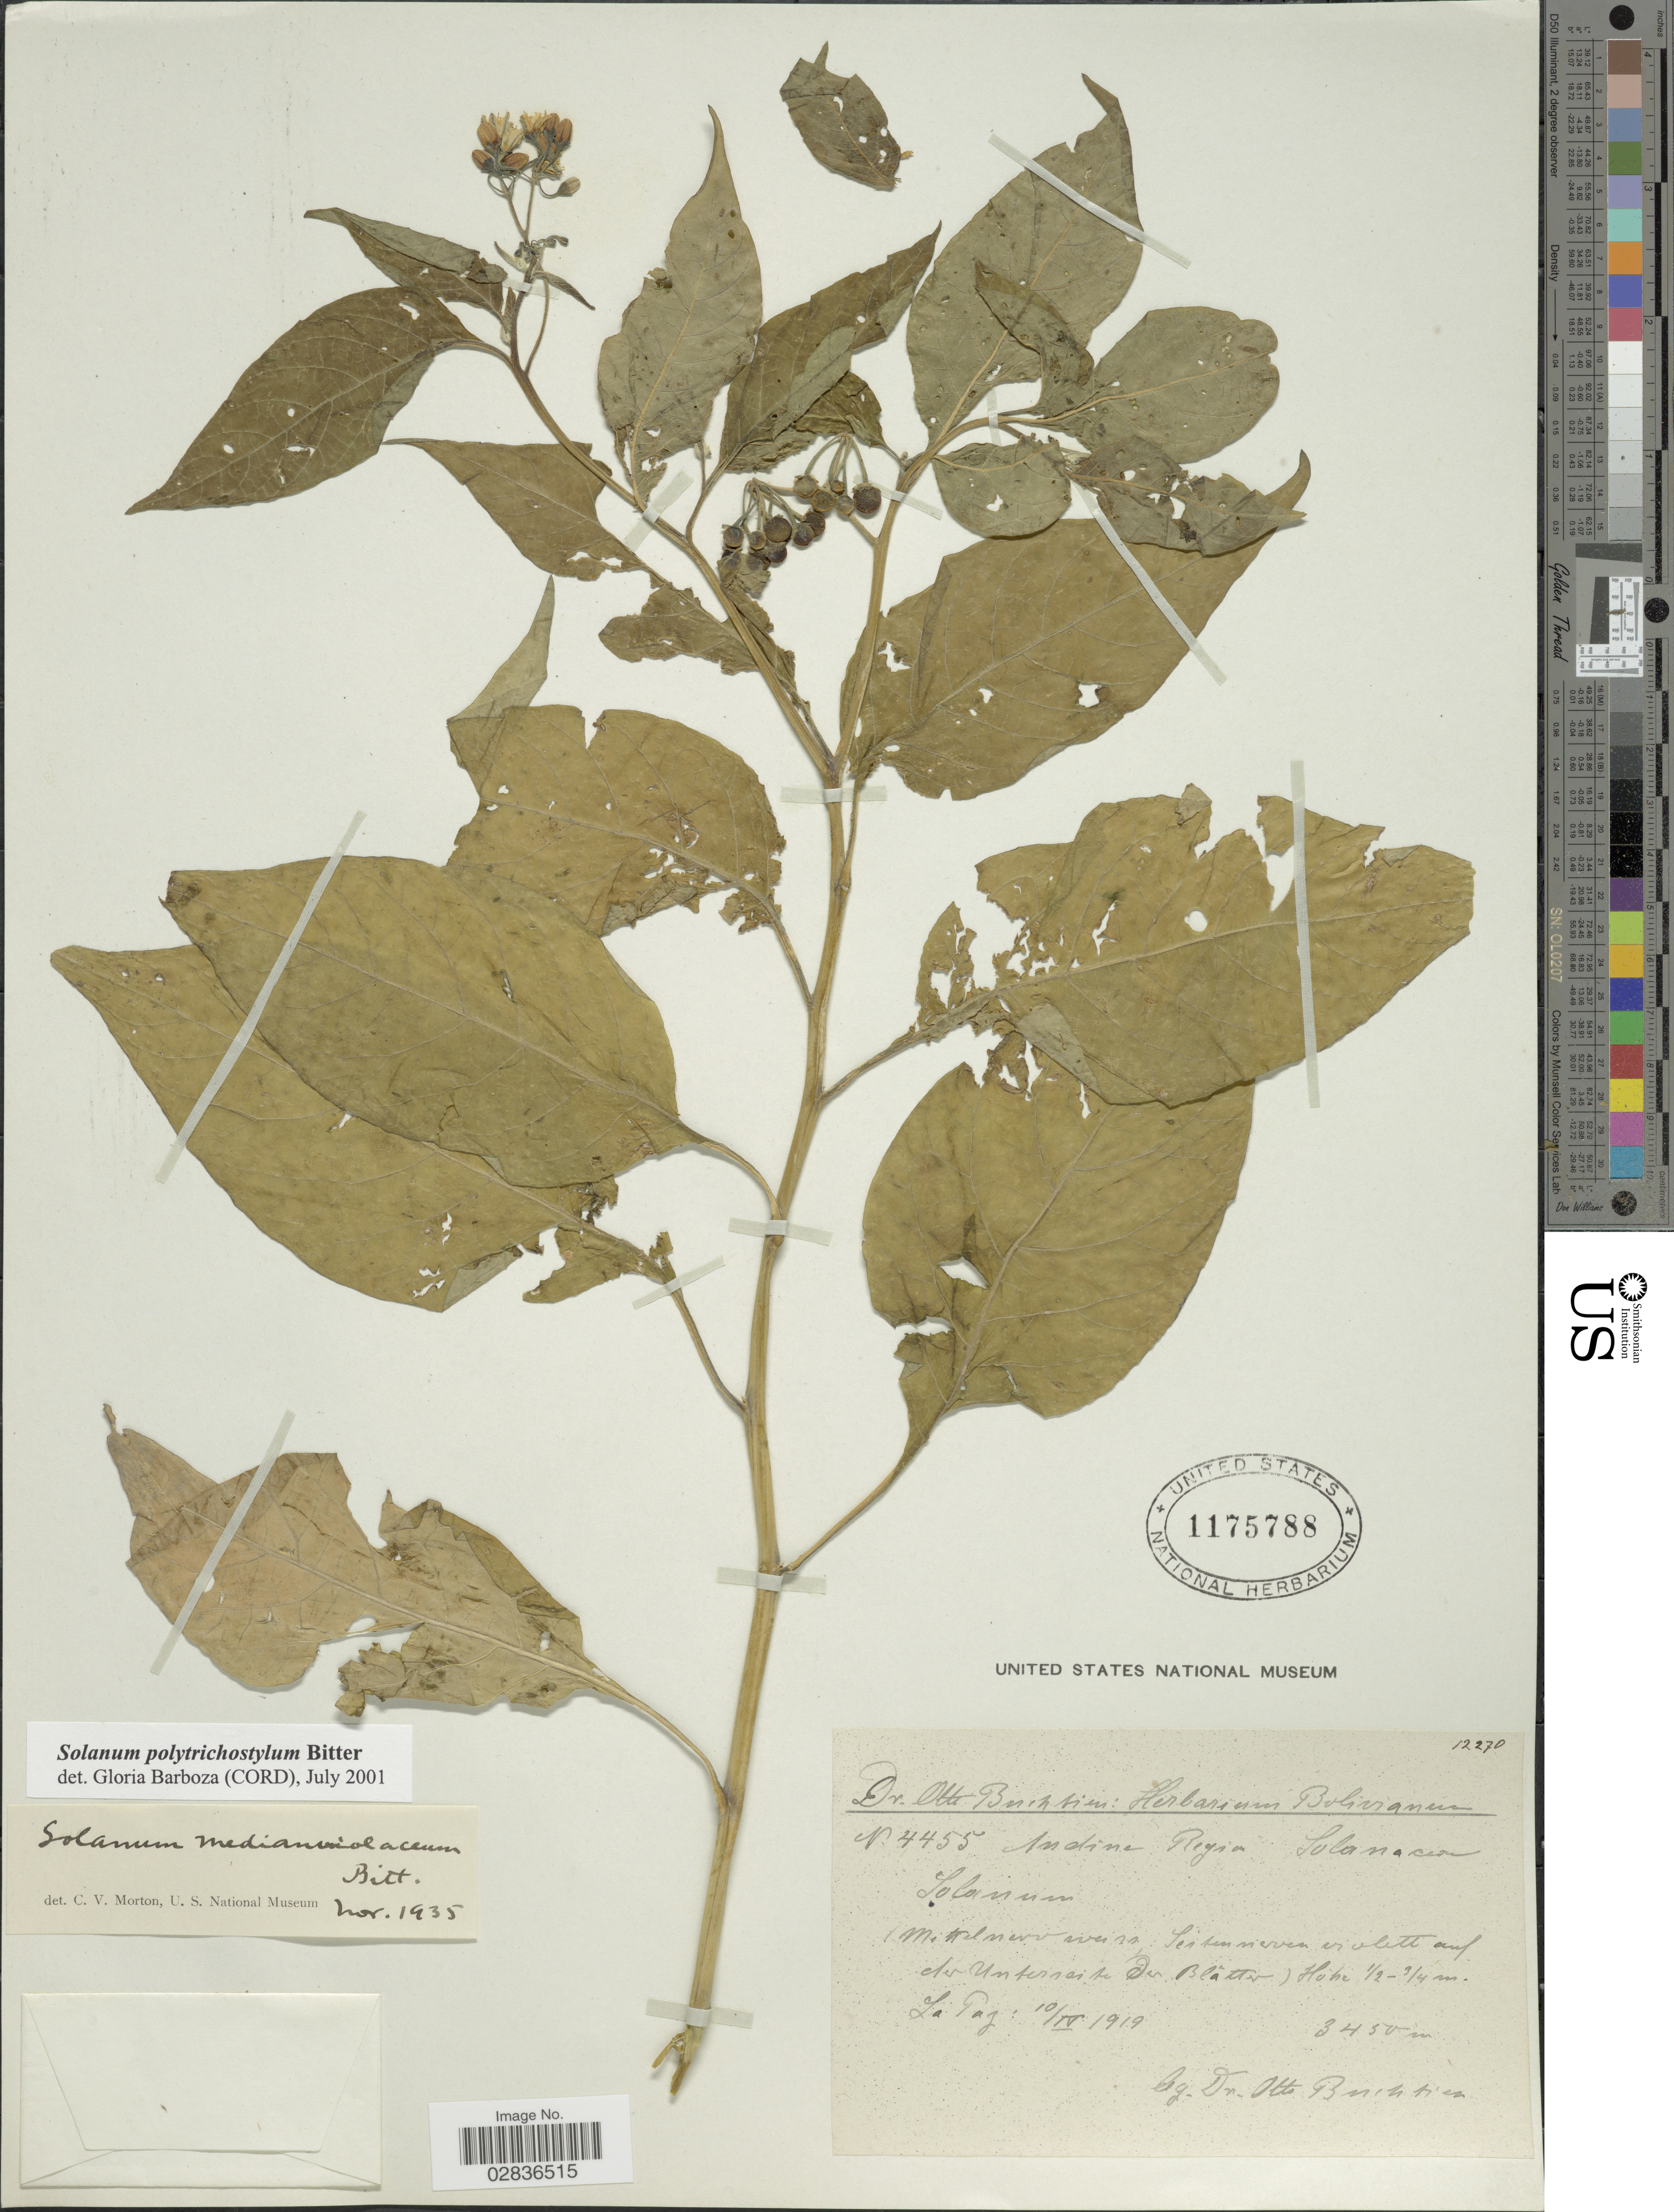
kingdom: Plantae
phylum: Tracheophyta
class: Magnoliopsida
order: Solanales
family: Solanaceae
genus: Solanum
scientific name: Solanum polytrichostylum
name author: Bitter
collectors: O. Buchtien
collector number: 4455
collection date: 1919-04-10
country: Bolivia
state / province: La Paz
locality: Andina Region. La Paz.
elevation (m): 3450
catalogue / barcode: US 1175788